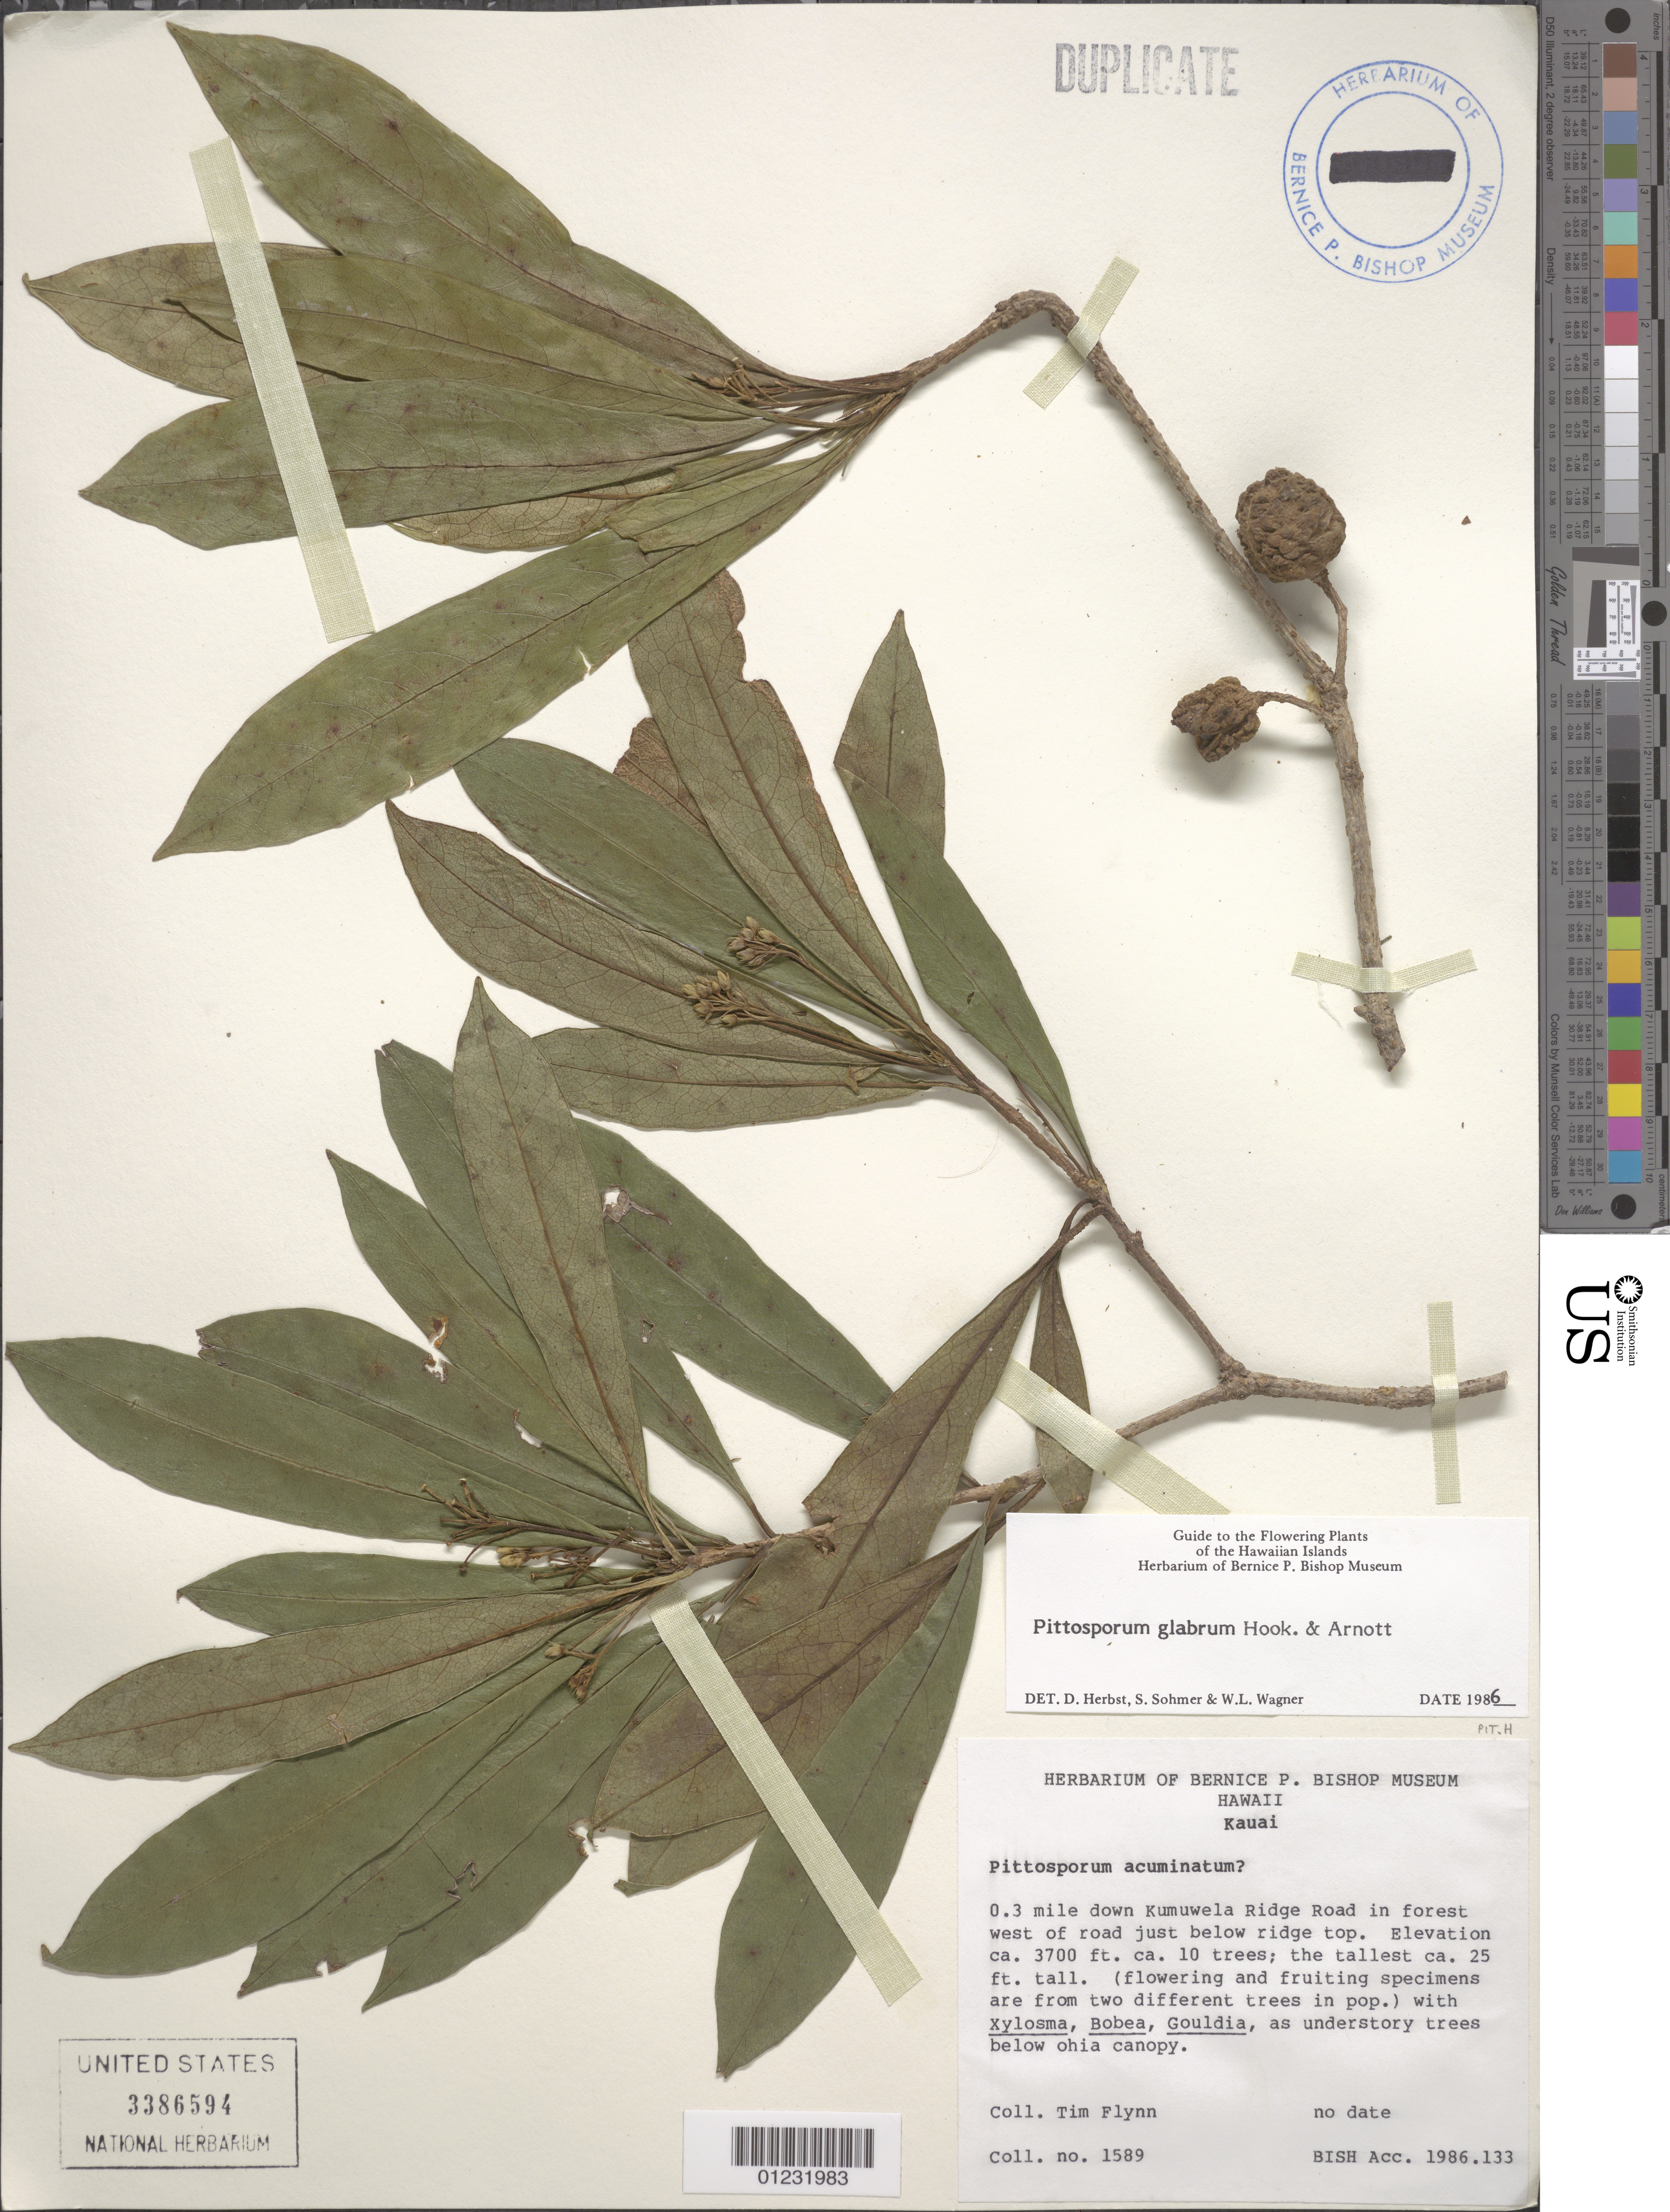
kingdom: Plantae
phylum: Tracheophyta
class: Magnoliopsida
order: Apiales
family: Pittosporaceae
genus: Pittosporum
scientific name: Pittosporum glabrum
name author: Hook. & Arn.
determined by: Herbst, D. R.; Sohmer, S. H.; Wagner, W. L.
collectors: T. W. Flynn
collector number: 1589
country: United States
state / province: Hawaii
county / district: Kauai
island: Kaua'i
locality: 0.3 miles down Kumuwela Ridge Road in forest west of road just below ridge top.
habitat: In forest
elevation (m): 1128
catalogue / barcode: US 3386594